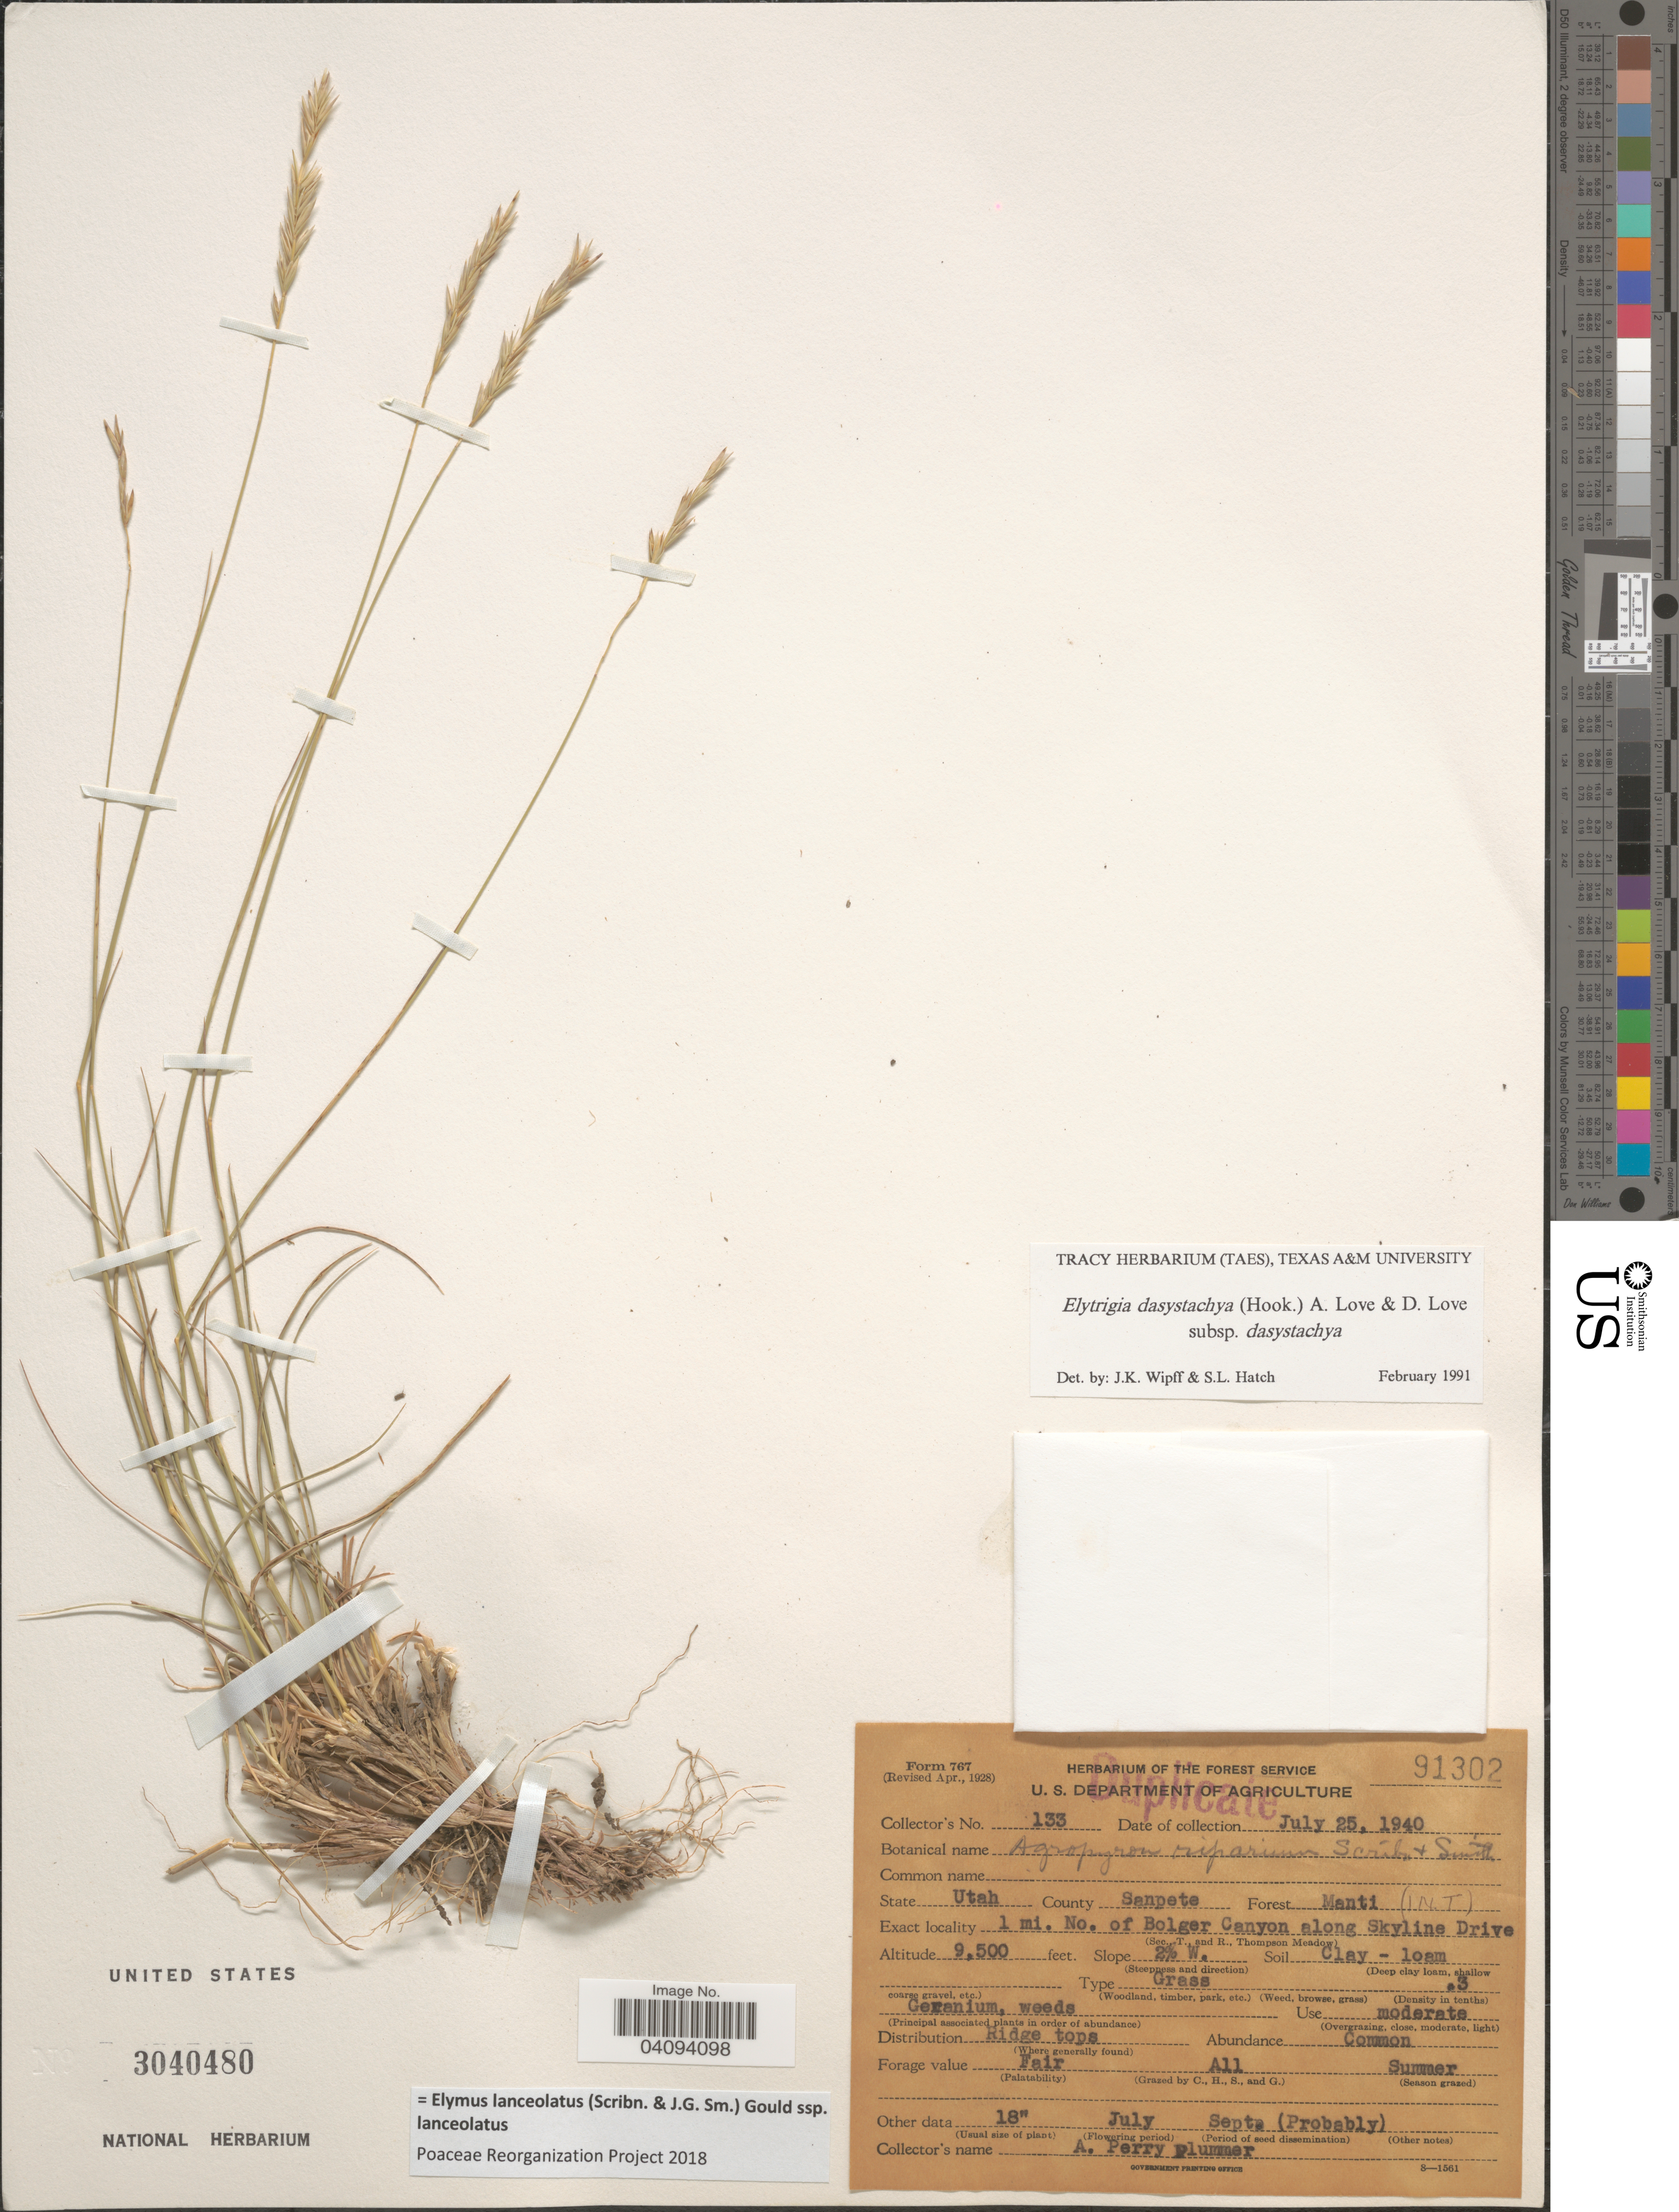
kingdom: Plantae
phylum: Tracheophyta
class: Liliopsida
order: Poales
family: Poaceae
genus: Elymus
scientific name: Elymus lanceolatus subsp. lanceolatus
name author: (Scribn. & J.G. Sm.) Gould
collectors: A. Plummer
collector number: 133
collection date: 1940-07-25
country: United States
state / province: Utah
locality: County Sanpete. Forest Manti (INT). 1 mi. No. of Bolger Canyon along Skyline Drive.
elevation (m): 2896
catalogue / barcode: US 3040480